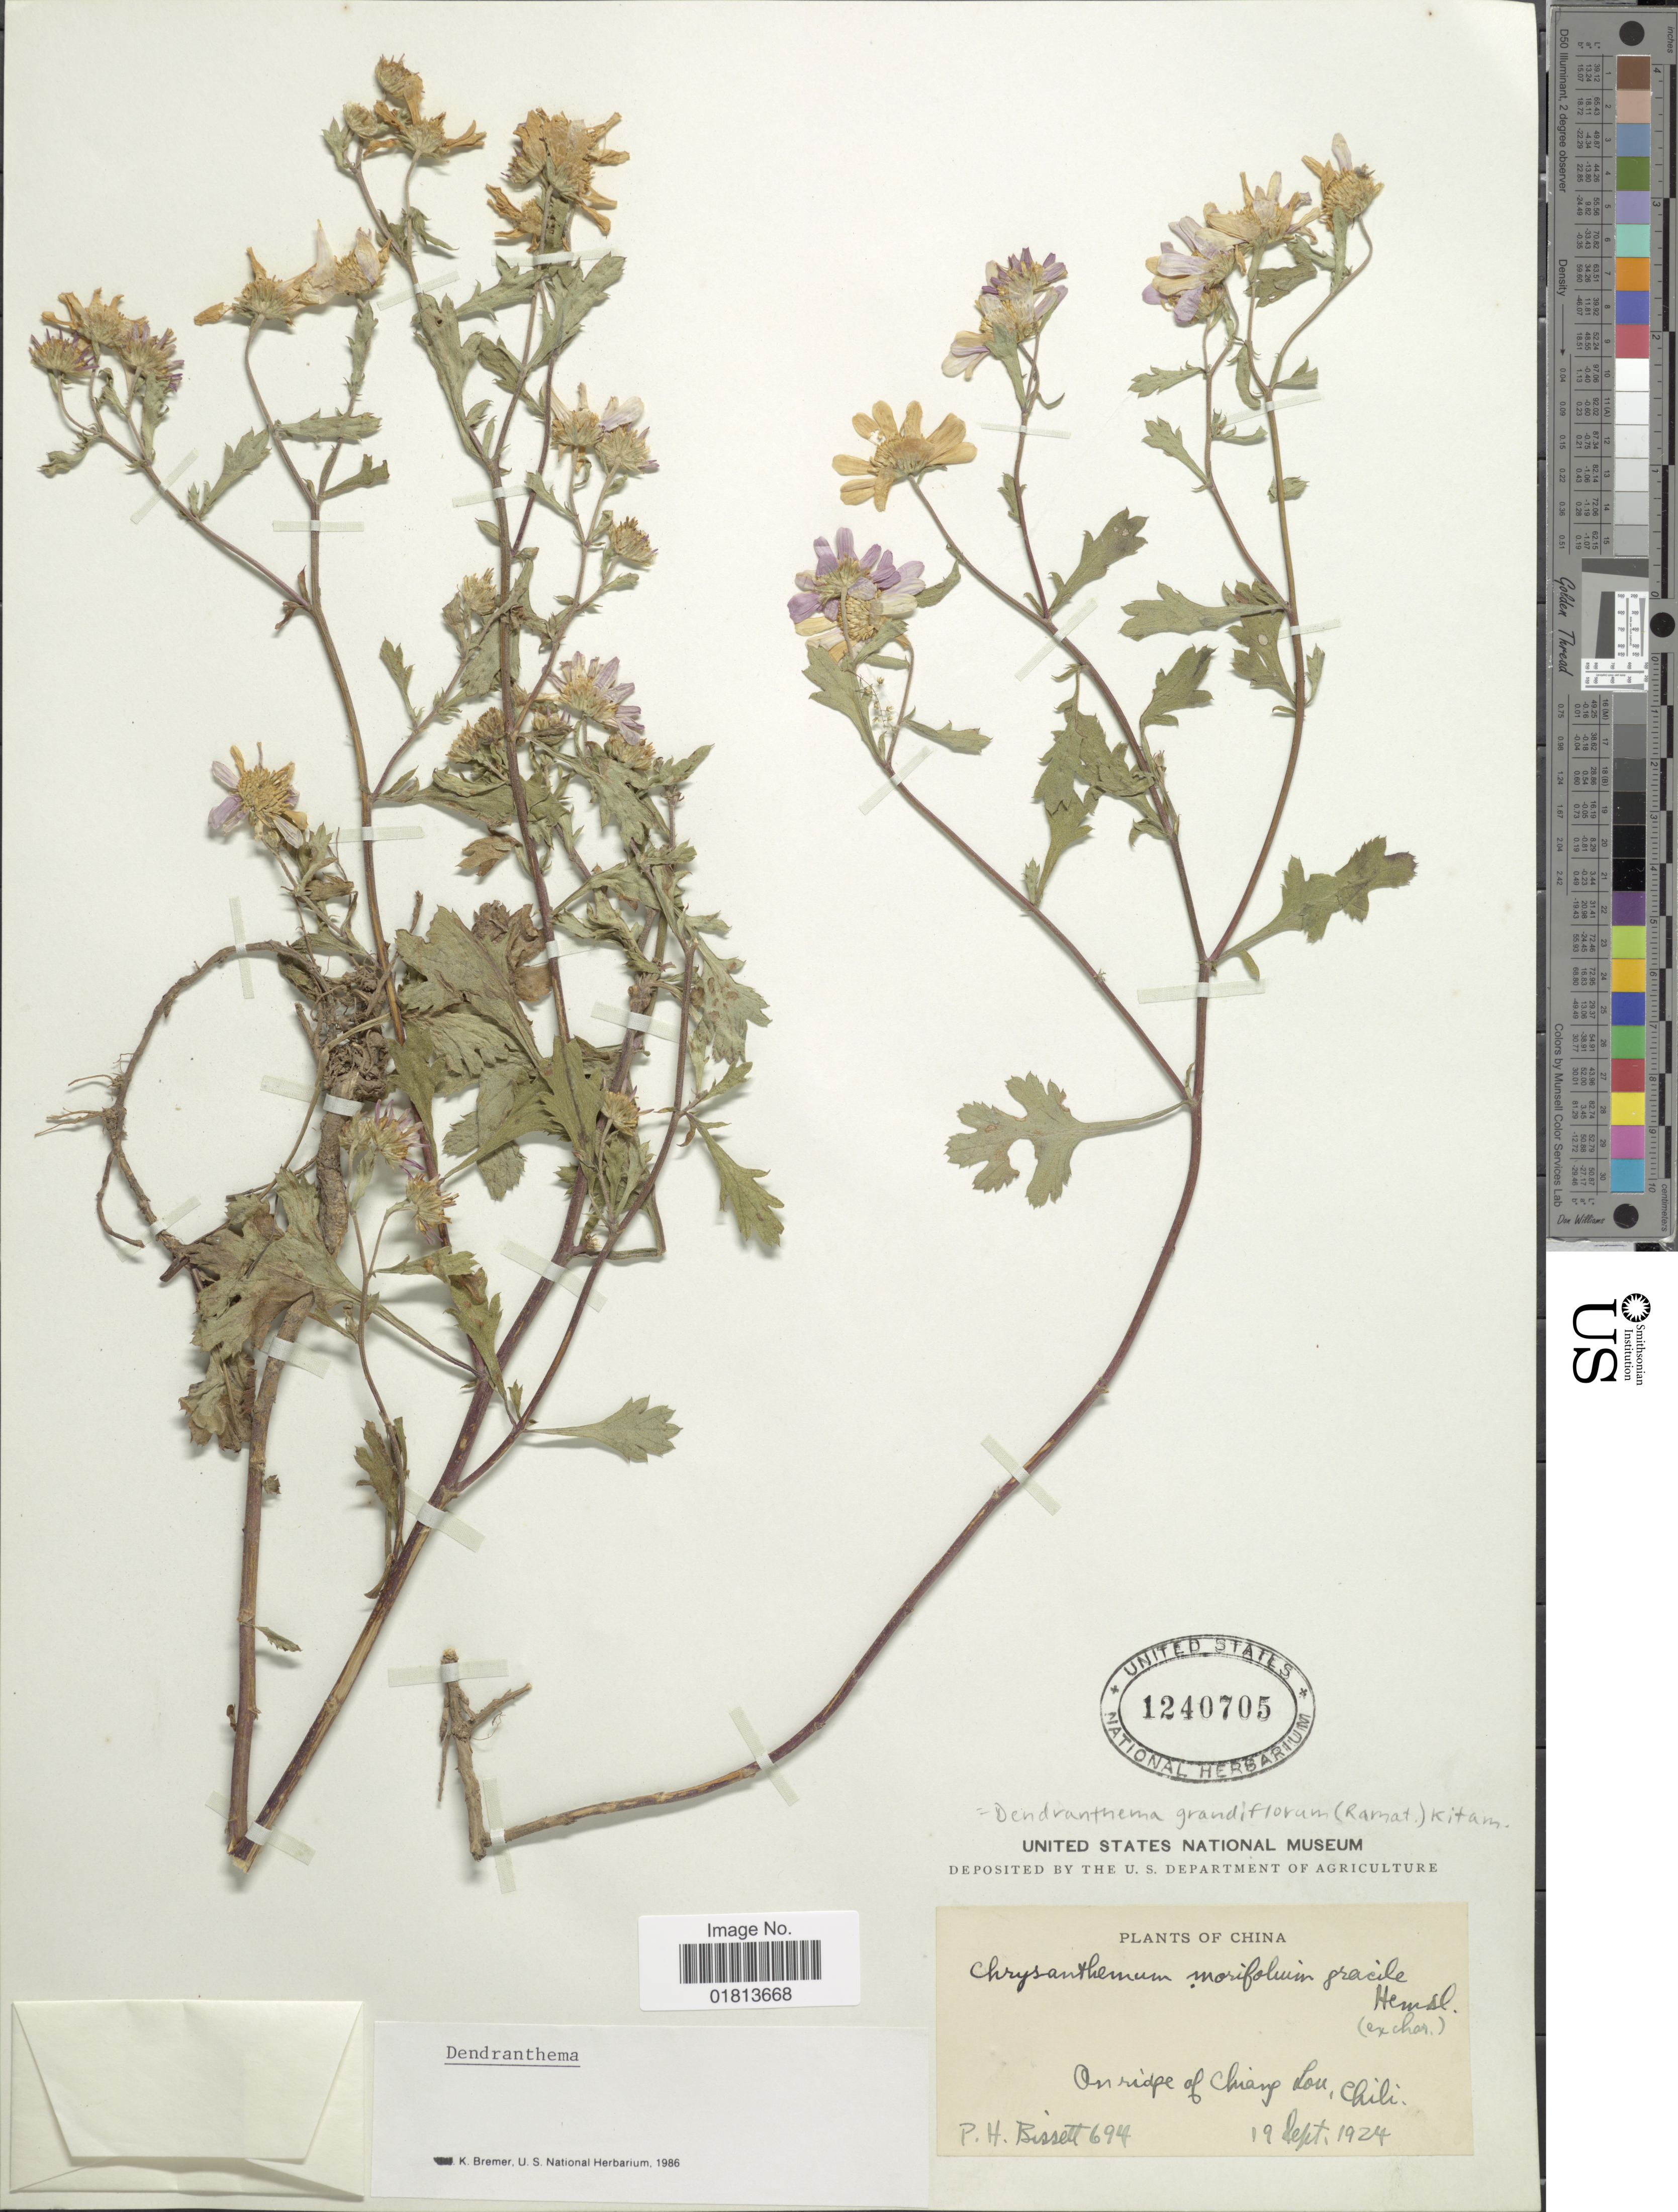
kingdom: Plantae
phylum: Tracheophyta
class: Magnoliopsida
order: Asterales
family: Asteraceae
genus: Dendranthema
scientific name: Dendranthema grandiflorum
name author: (Ramat.) Kitam.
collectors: P. Bissett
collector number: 694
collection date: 1924-09-19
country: China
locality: On ridge of Chiang Lou, Chili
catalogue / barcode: US 1240705